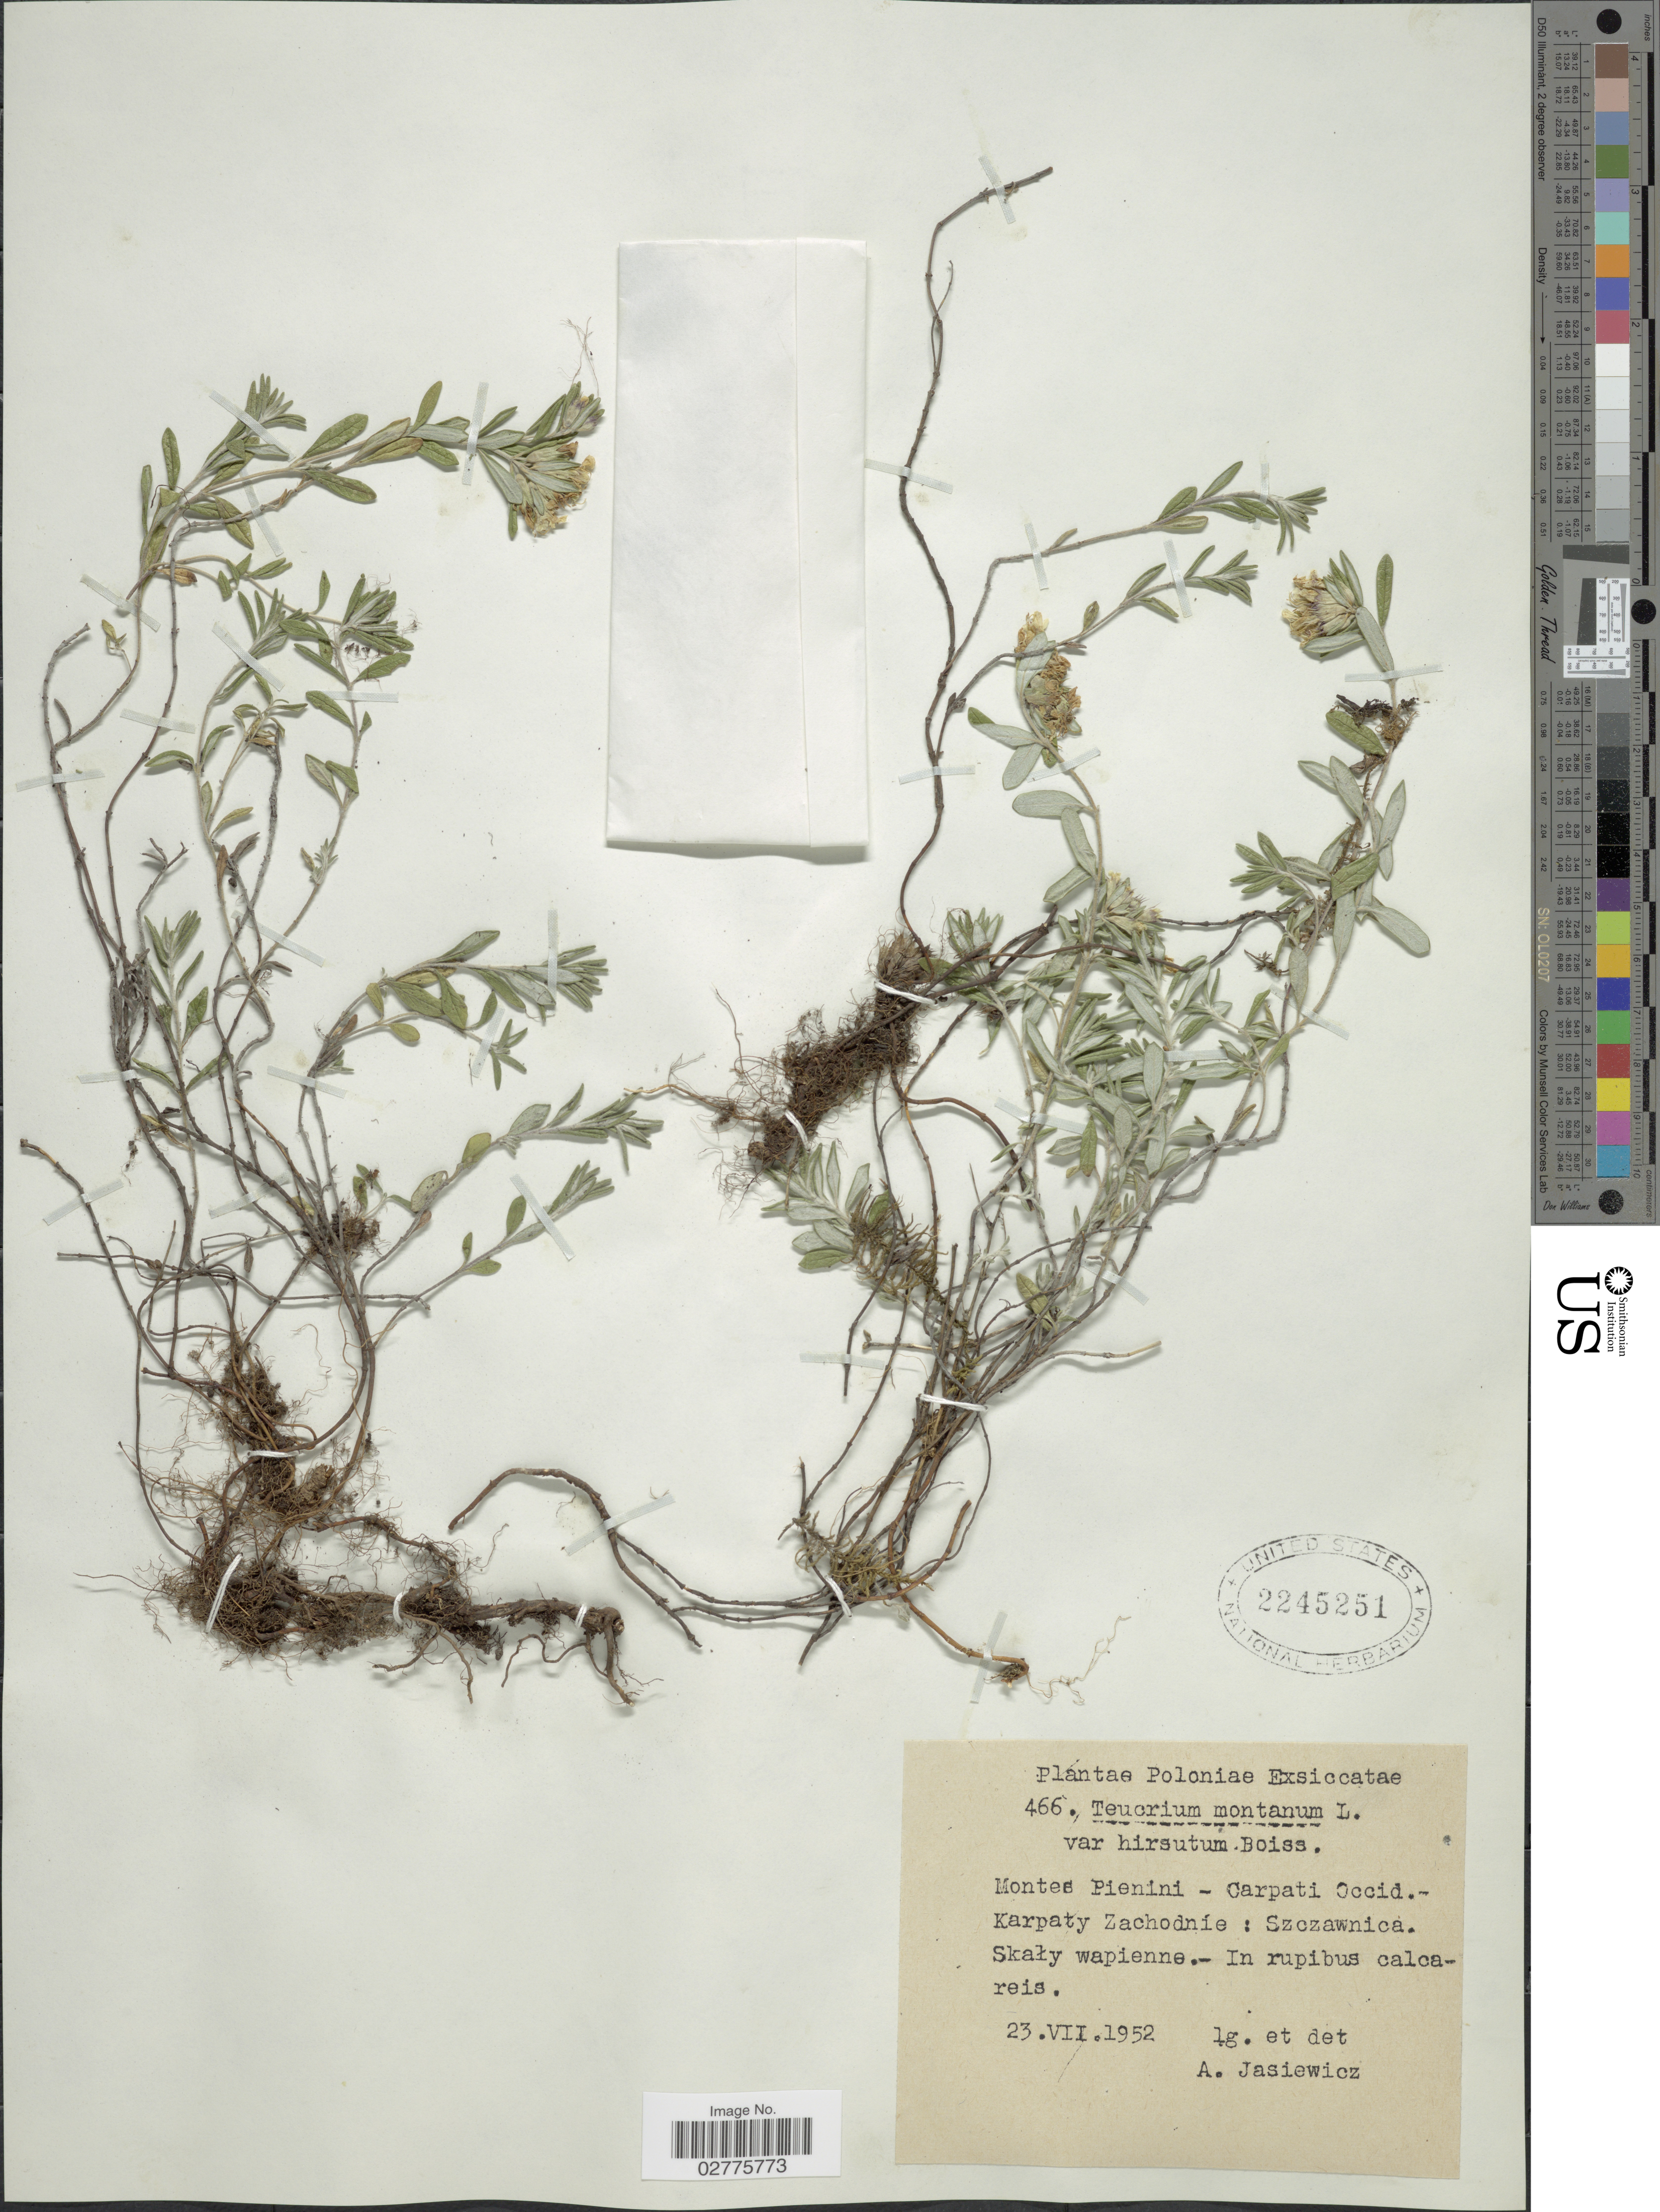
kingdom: Plantae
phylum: Tracheophyta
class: Magnoliopsida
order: Lamiales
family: Lamiaceae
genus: Teucrium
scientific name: Teucrium montanum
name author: L.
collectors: A. Jasiewicz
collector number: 466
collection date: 1952-07-23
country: Poland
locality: Montes Pienini - Carpati Occid. - Karpaty Zachodnie: Szczawnica. Skaly wapienne.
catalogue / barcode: US 2245251